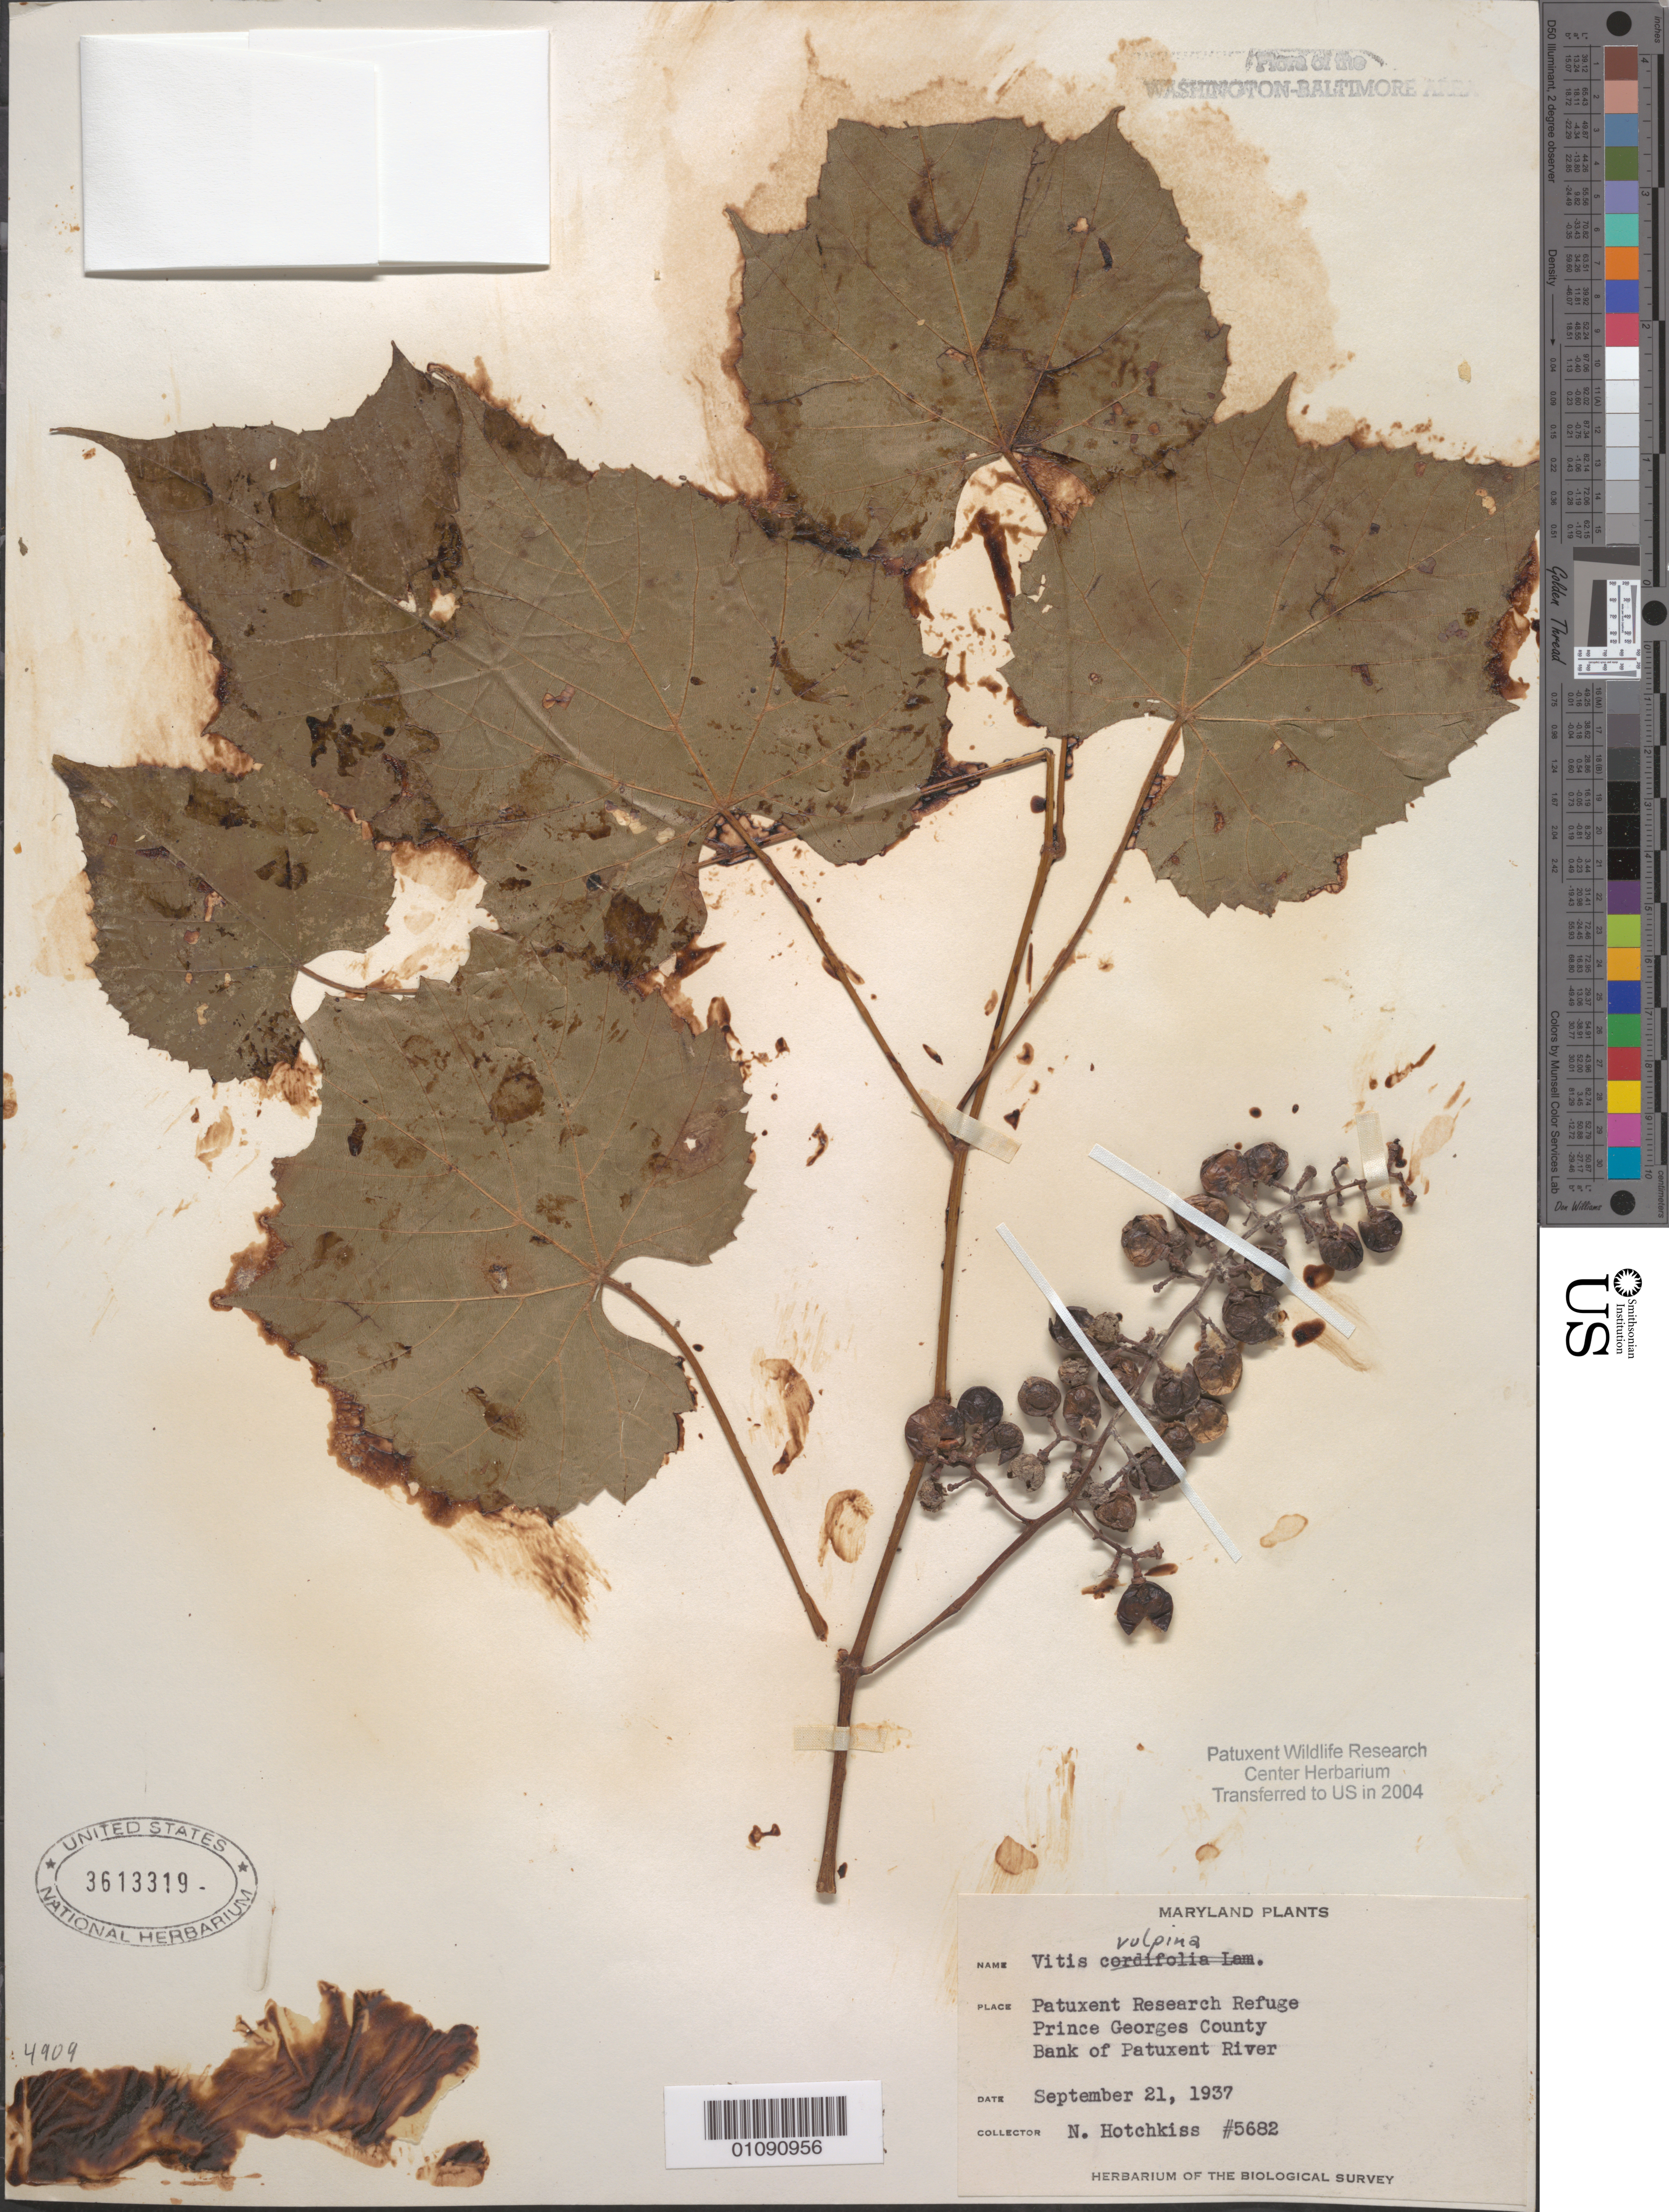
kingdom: Plantae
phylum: Tracheophyta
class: Magnoliopsida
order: Vitales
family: Vitaceae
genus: Vitis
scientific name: Vitis vulpina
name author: L.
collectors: N. Hotchkiss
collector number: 5682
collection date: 1937-09-21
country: United States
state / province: Maryland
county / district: Prince George's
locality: Patuxent Wildlife Refuge.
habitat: Bank of Patuxent River.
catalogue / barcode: US 3613319